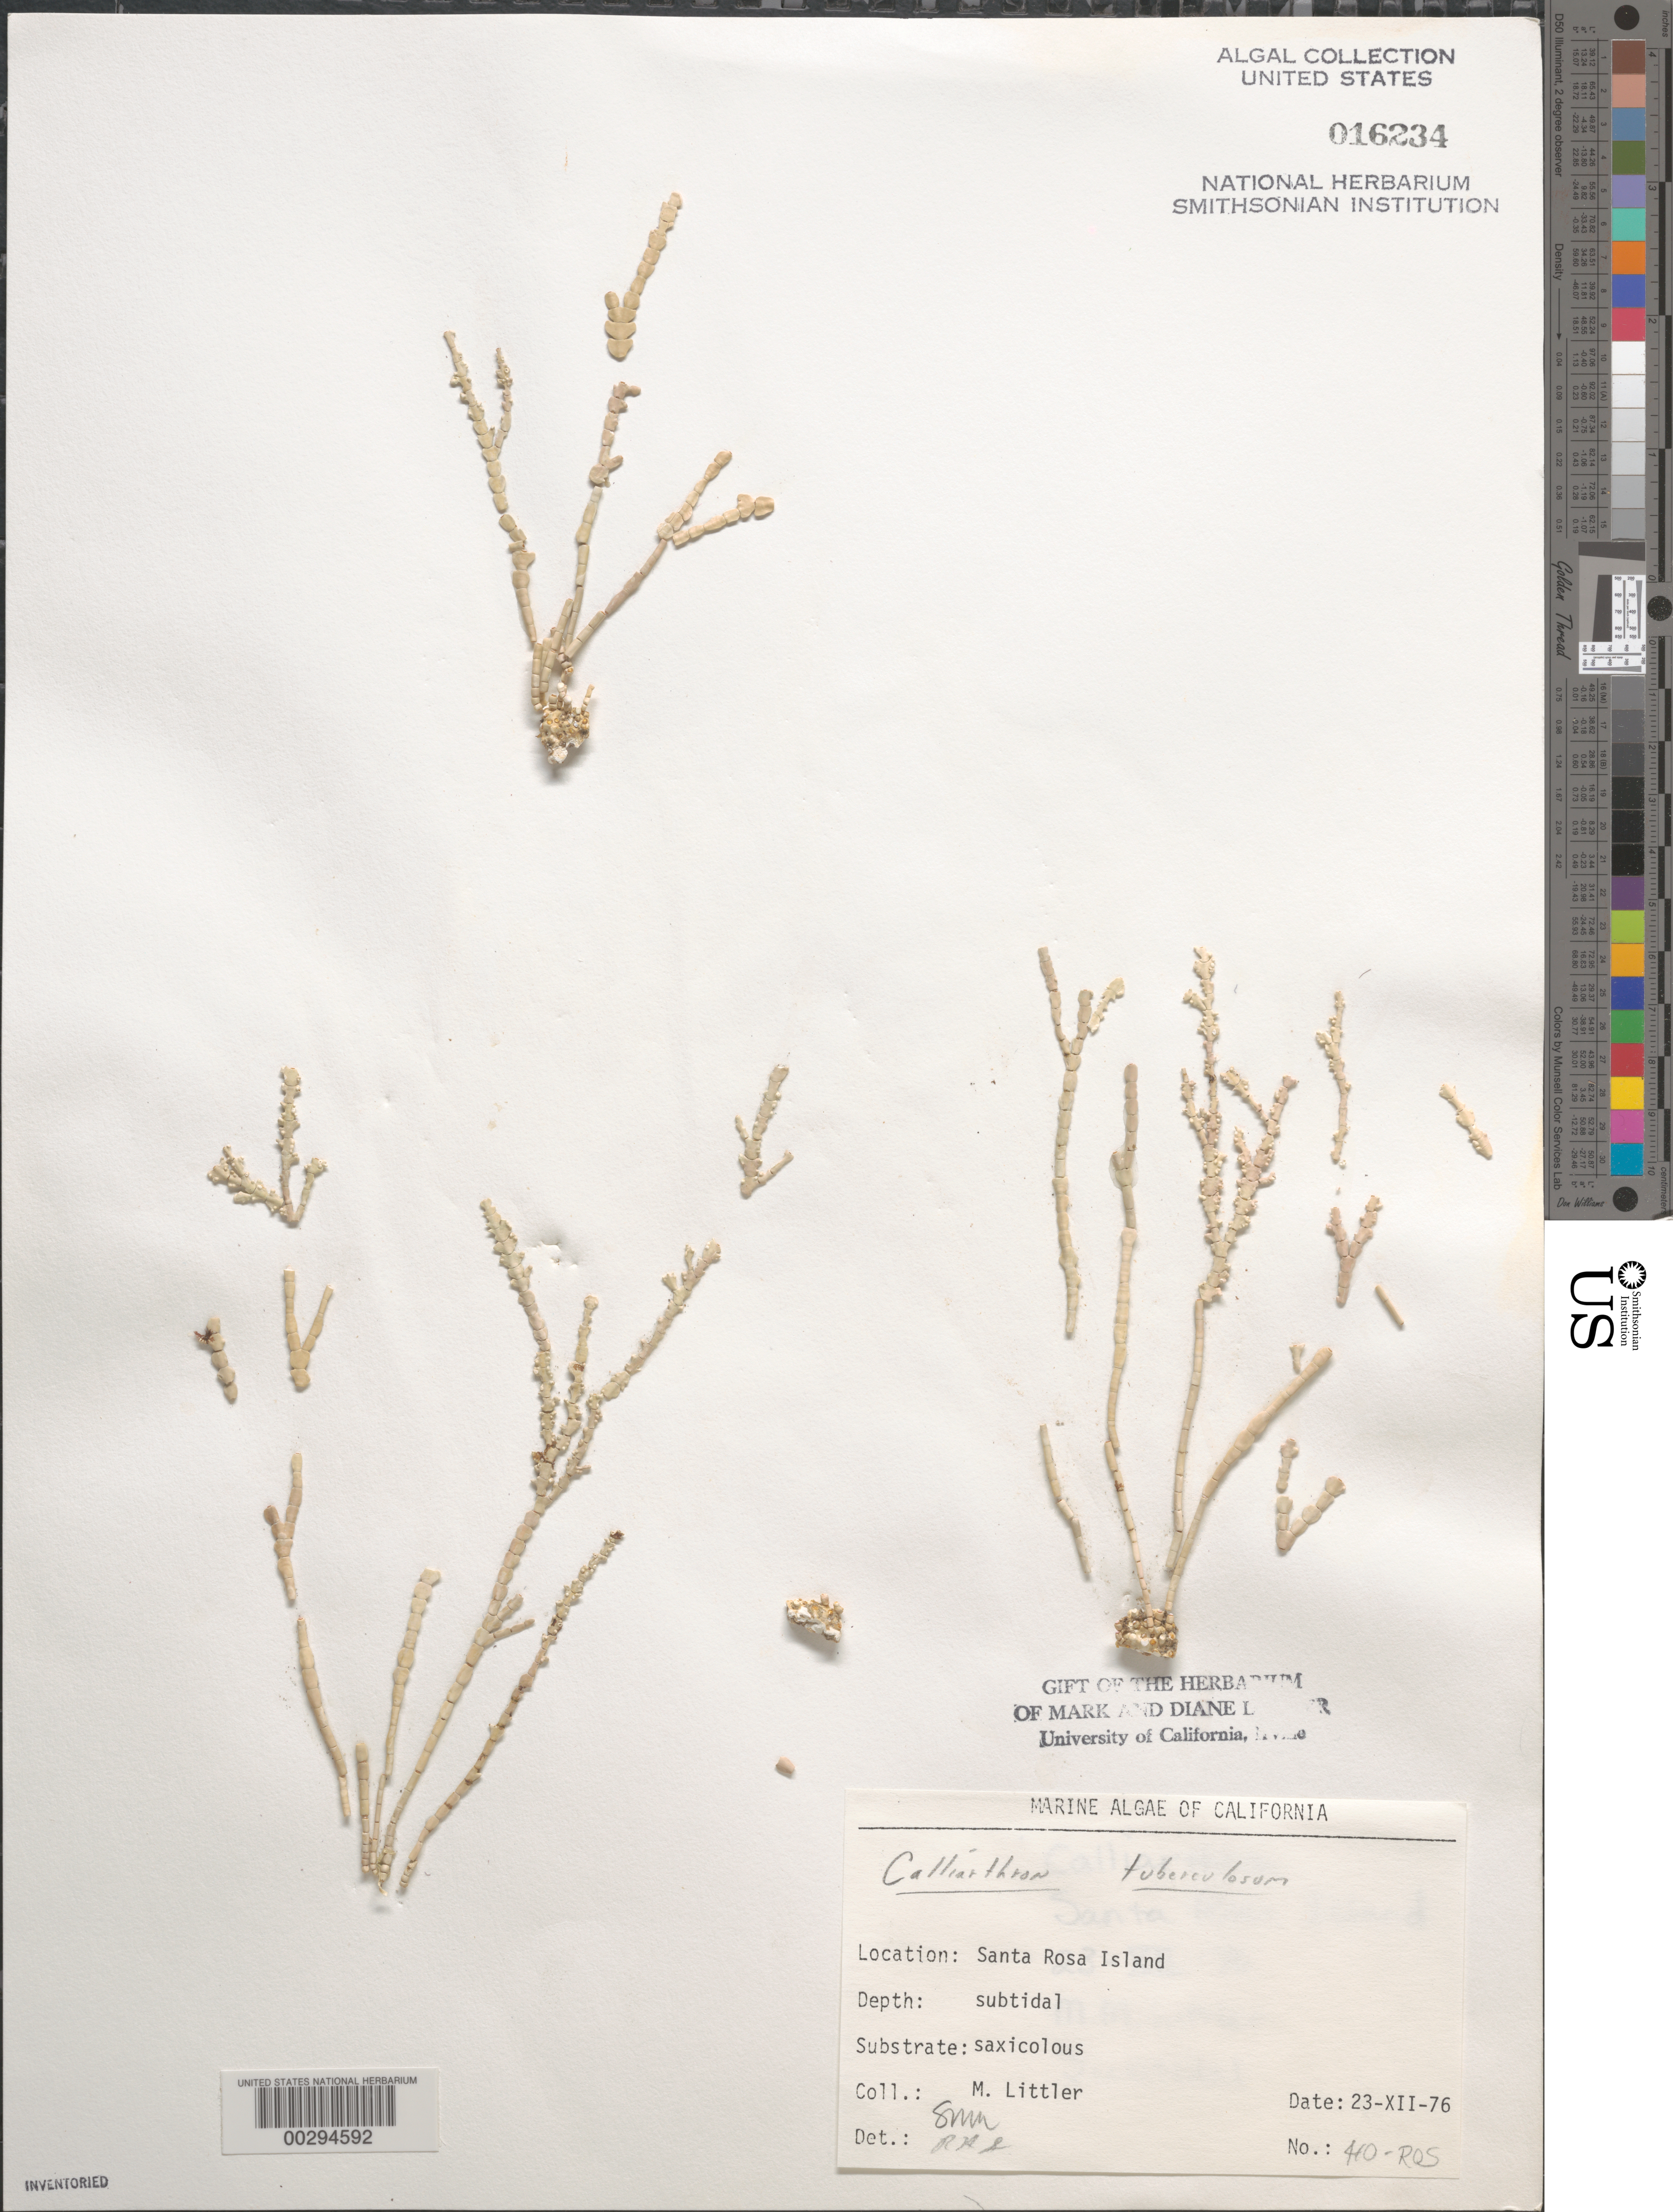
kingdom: Plantae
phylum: Rhodophyta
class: Florideophyceae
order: Corallinales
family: Corallinaceae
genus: Calliarthron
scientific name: Calliarthron tuberculosum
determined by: Sims, Robert H.; Murray, S. N.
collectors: M. M. Littler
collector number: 410-ros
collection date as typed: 23 Dec 1976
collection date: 1976-12-23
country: United States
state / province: California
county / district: Santa Barbara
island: Santa Rosa Island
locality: Johnson's Lee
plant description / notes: BLM-SOCALBIGHT Rocky Intertidal Survey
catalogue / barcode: US 16234